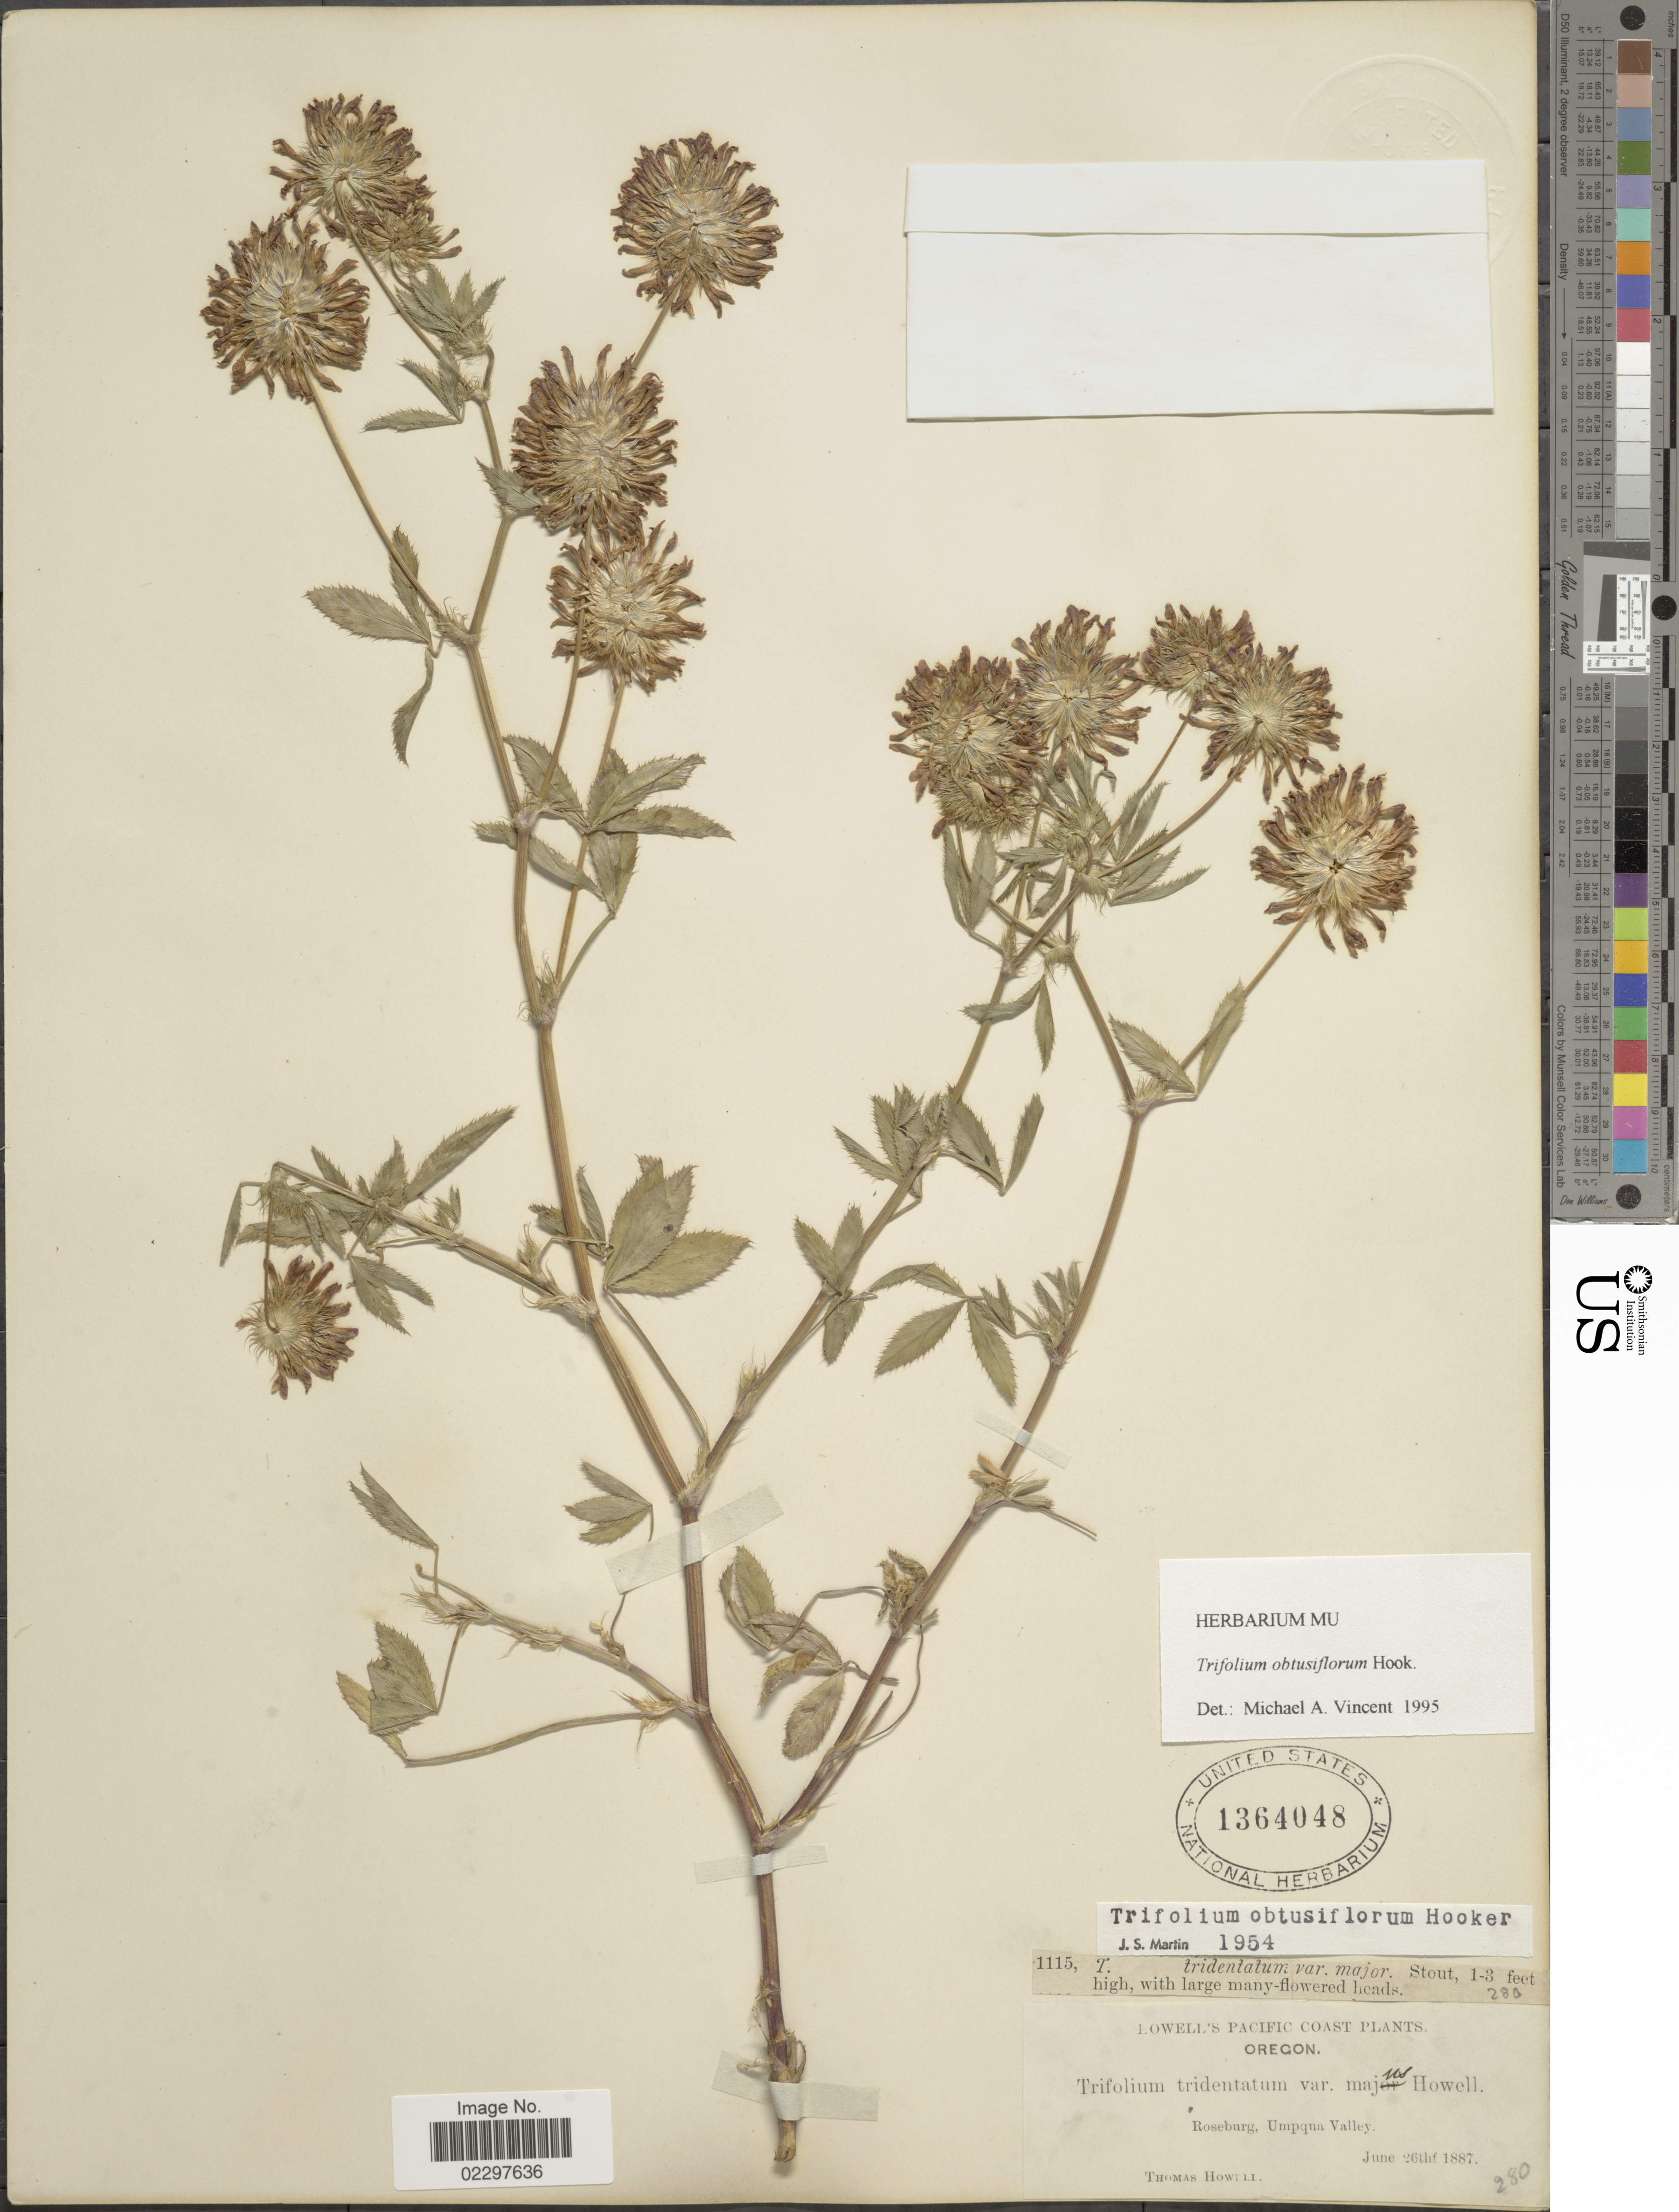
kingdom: Plantae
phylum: Tracheophyta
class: Magnoliopsida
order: Fabales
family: Fabaceae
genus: Trifolium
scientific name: Trifolium obtusiflorum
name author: Hook.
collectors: T. Howell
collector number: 280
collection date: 1887-06-26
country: United States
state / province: Oregon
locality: Pacific Coast, Roseburg, Umpqua Valley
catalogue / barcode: US 1364048